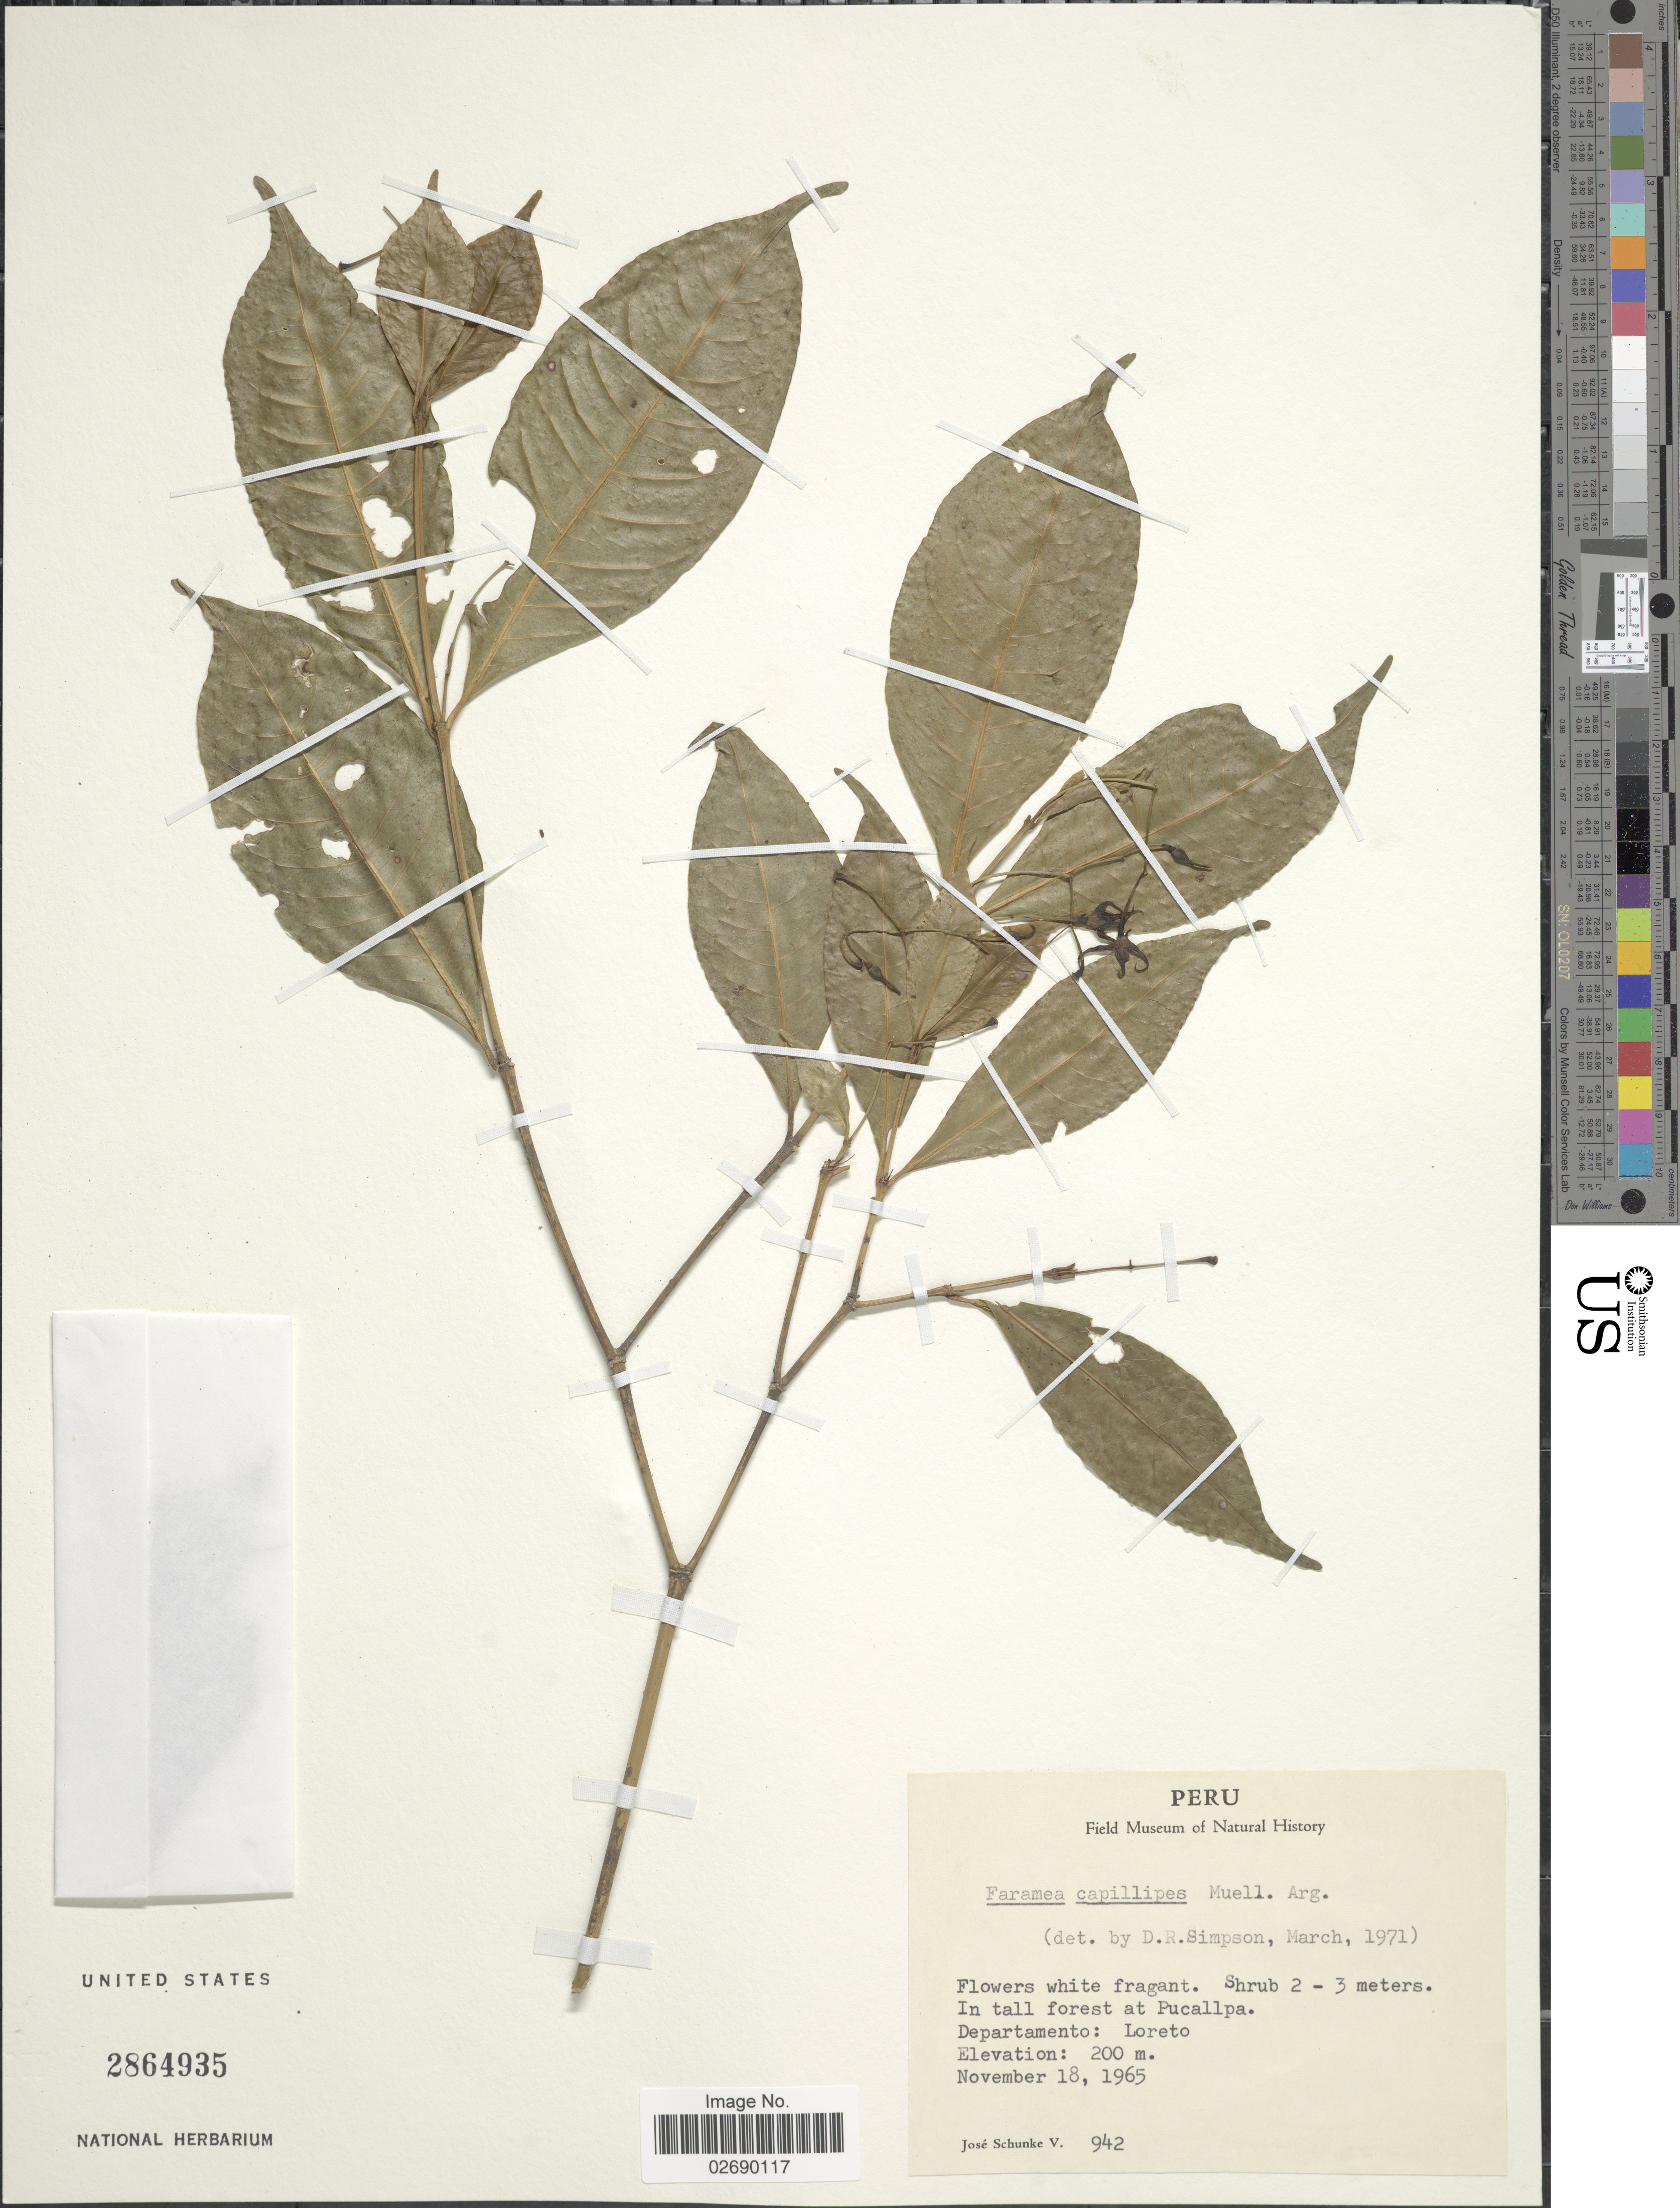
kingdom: Plantae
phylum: Tracheophyta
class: Magnoliopsida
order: Gentianales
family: Rubiaceae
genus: Faramea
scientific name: Faramea capillipes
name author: Müll. Arg.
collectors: J. Schunke Vigo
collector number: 942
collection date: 1965-11-18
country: Peru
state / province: Loreto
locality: At Pucallpa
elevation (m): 200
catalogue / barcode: US 2864935